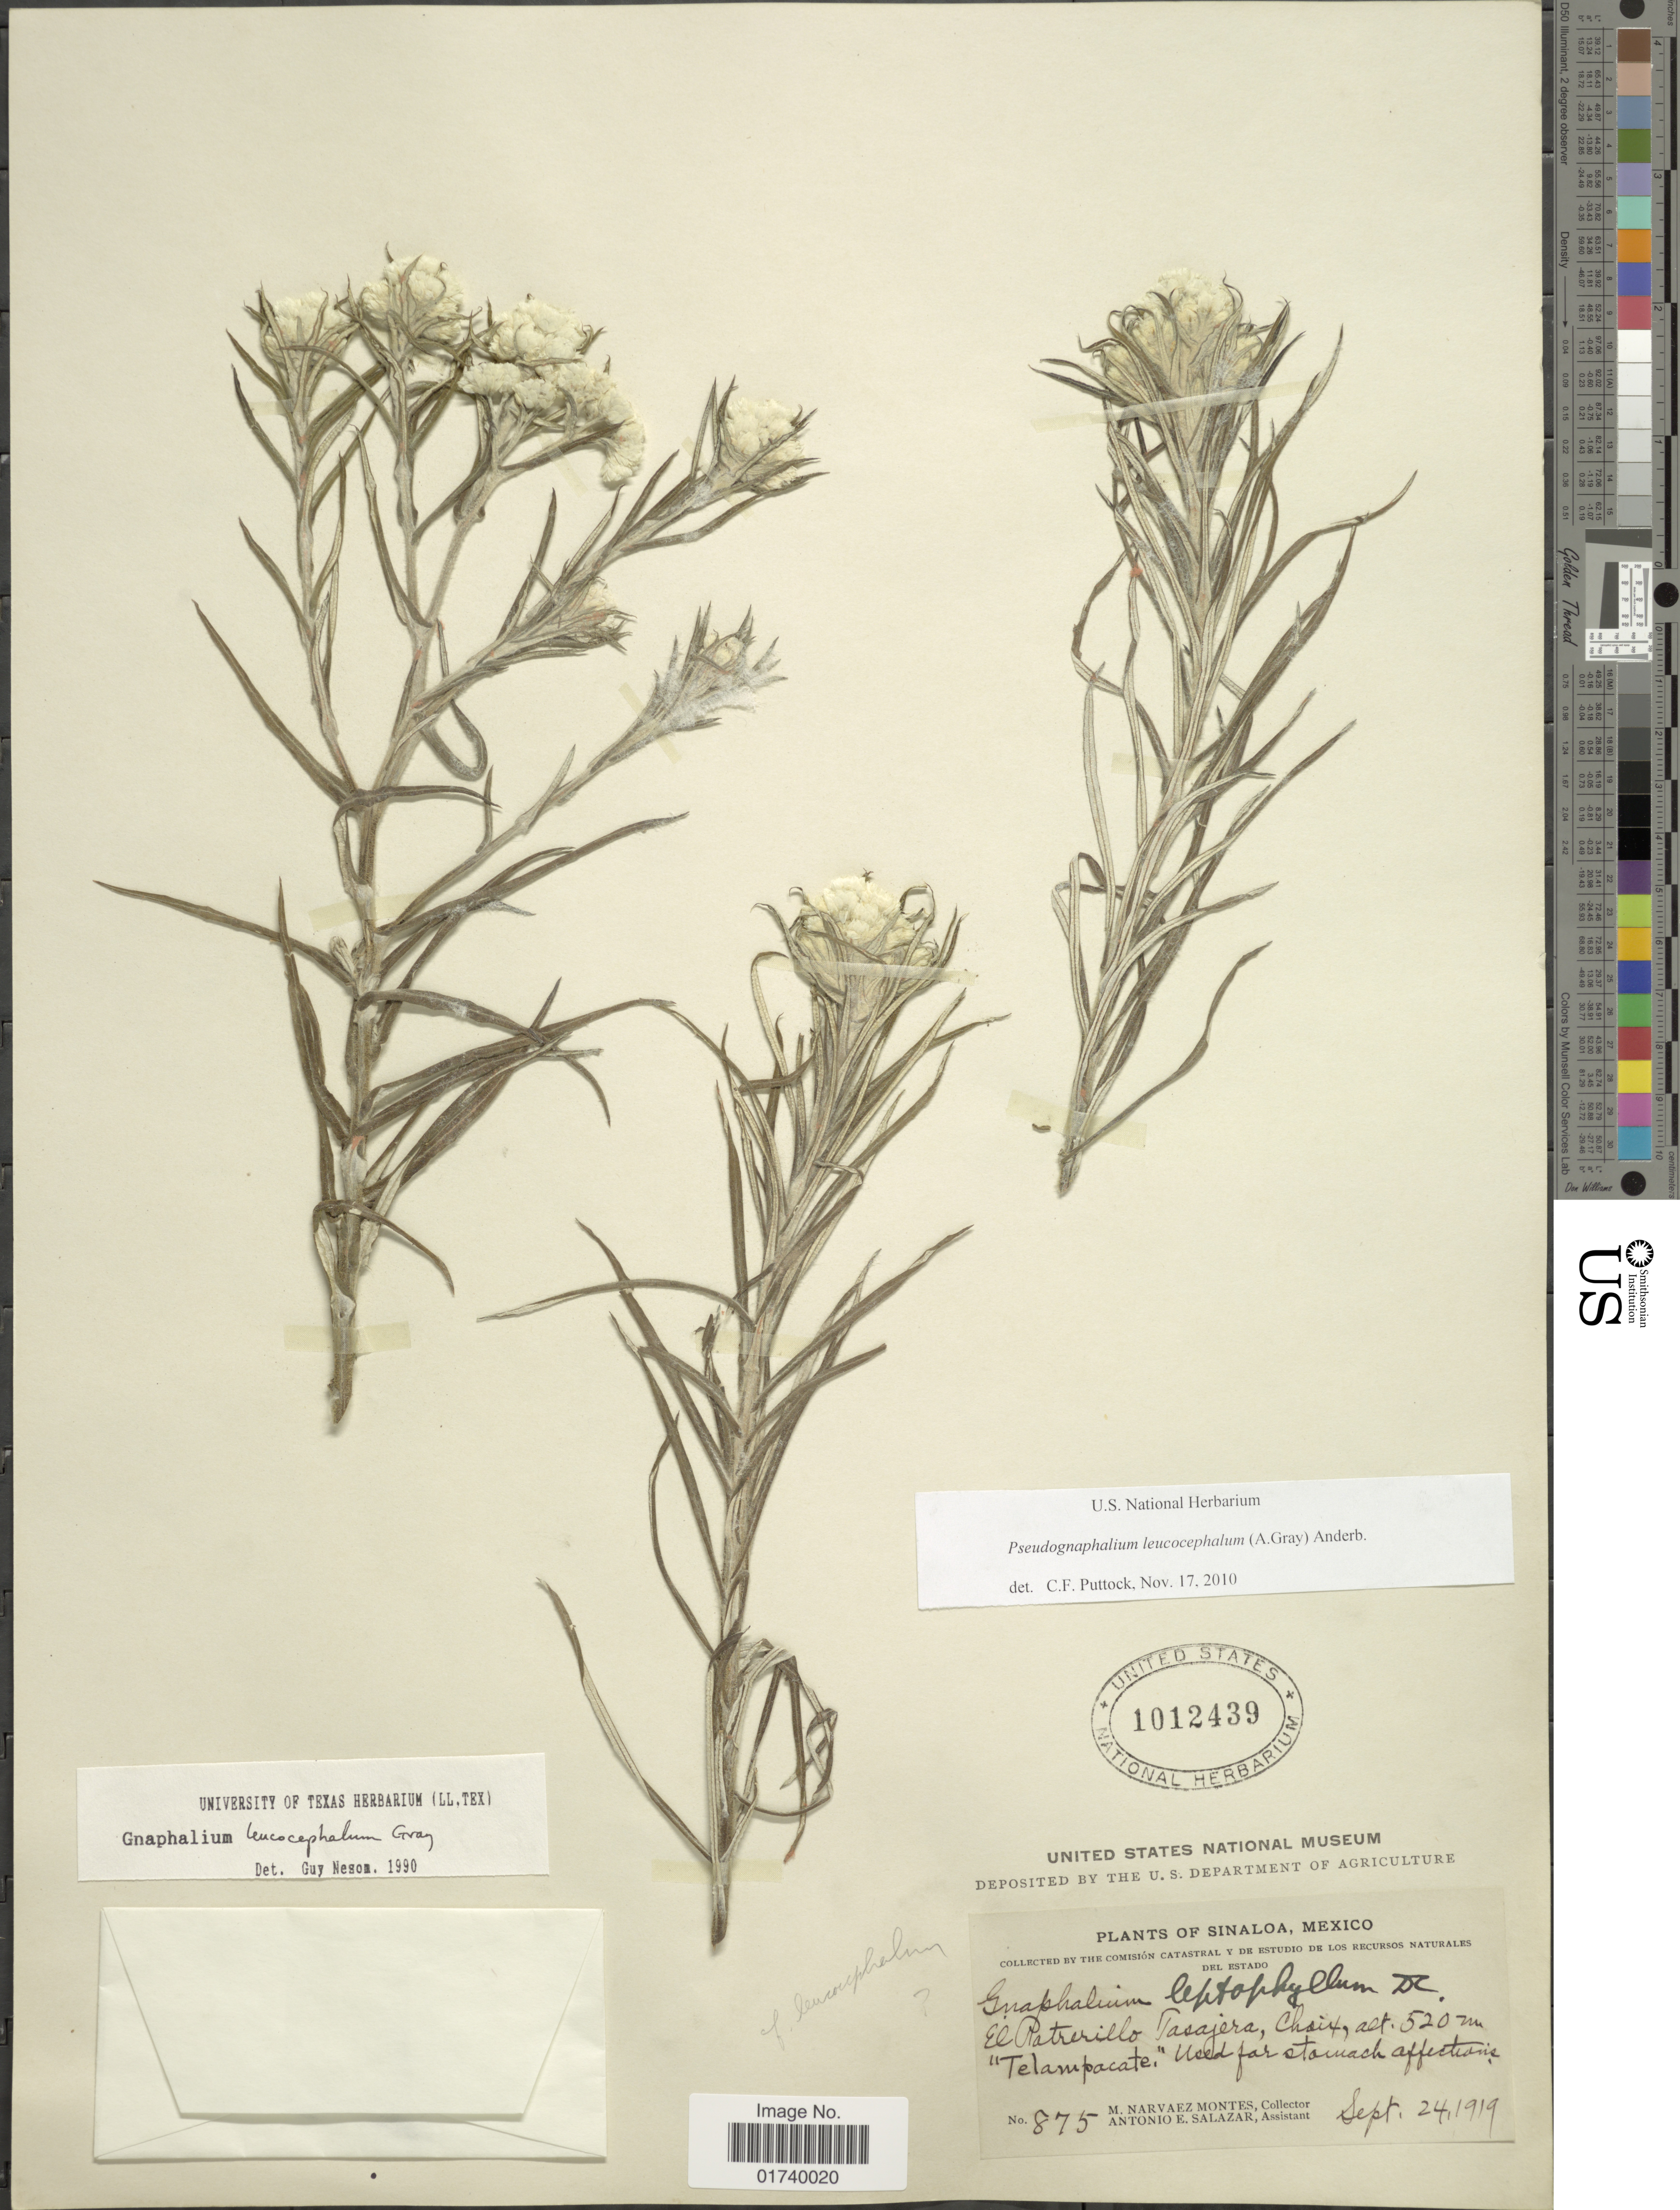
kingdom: Plantae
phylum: Tracheophyta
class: Magnoliopsida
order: Asterales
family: Asteraceae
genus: Pseudognaphalium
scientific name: Pseudognaphalium leucocephalum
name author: (A. Gray) Anderb.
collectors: M. Narvaez-Montes & A. E. Salazar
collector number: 875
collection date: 1919-09-24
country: Mexico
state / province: Sinaloa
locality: El Patrerillo Tasajera, choix. "Telampacate"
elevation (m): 520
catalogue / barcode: US 1012439